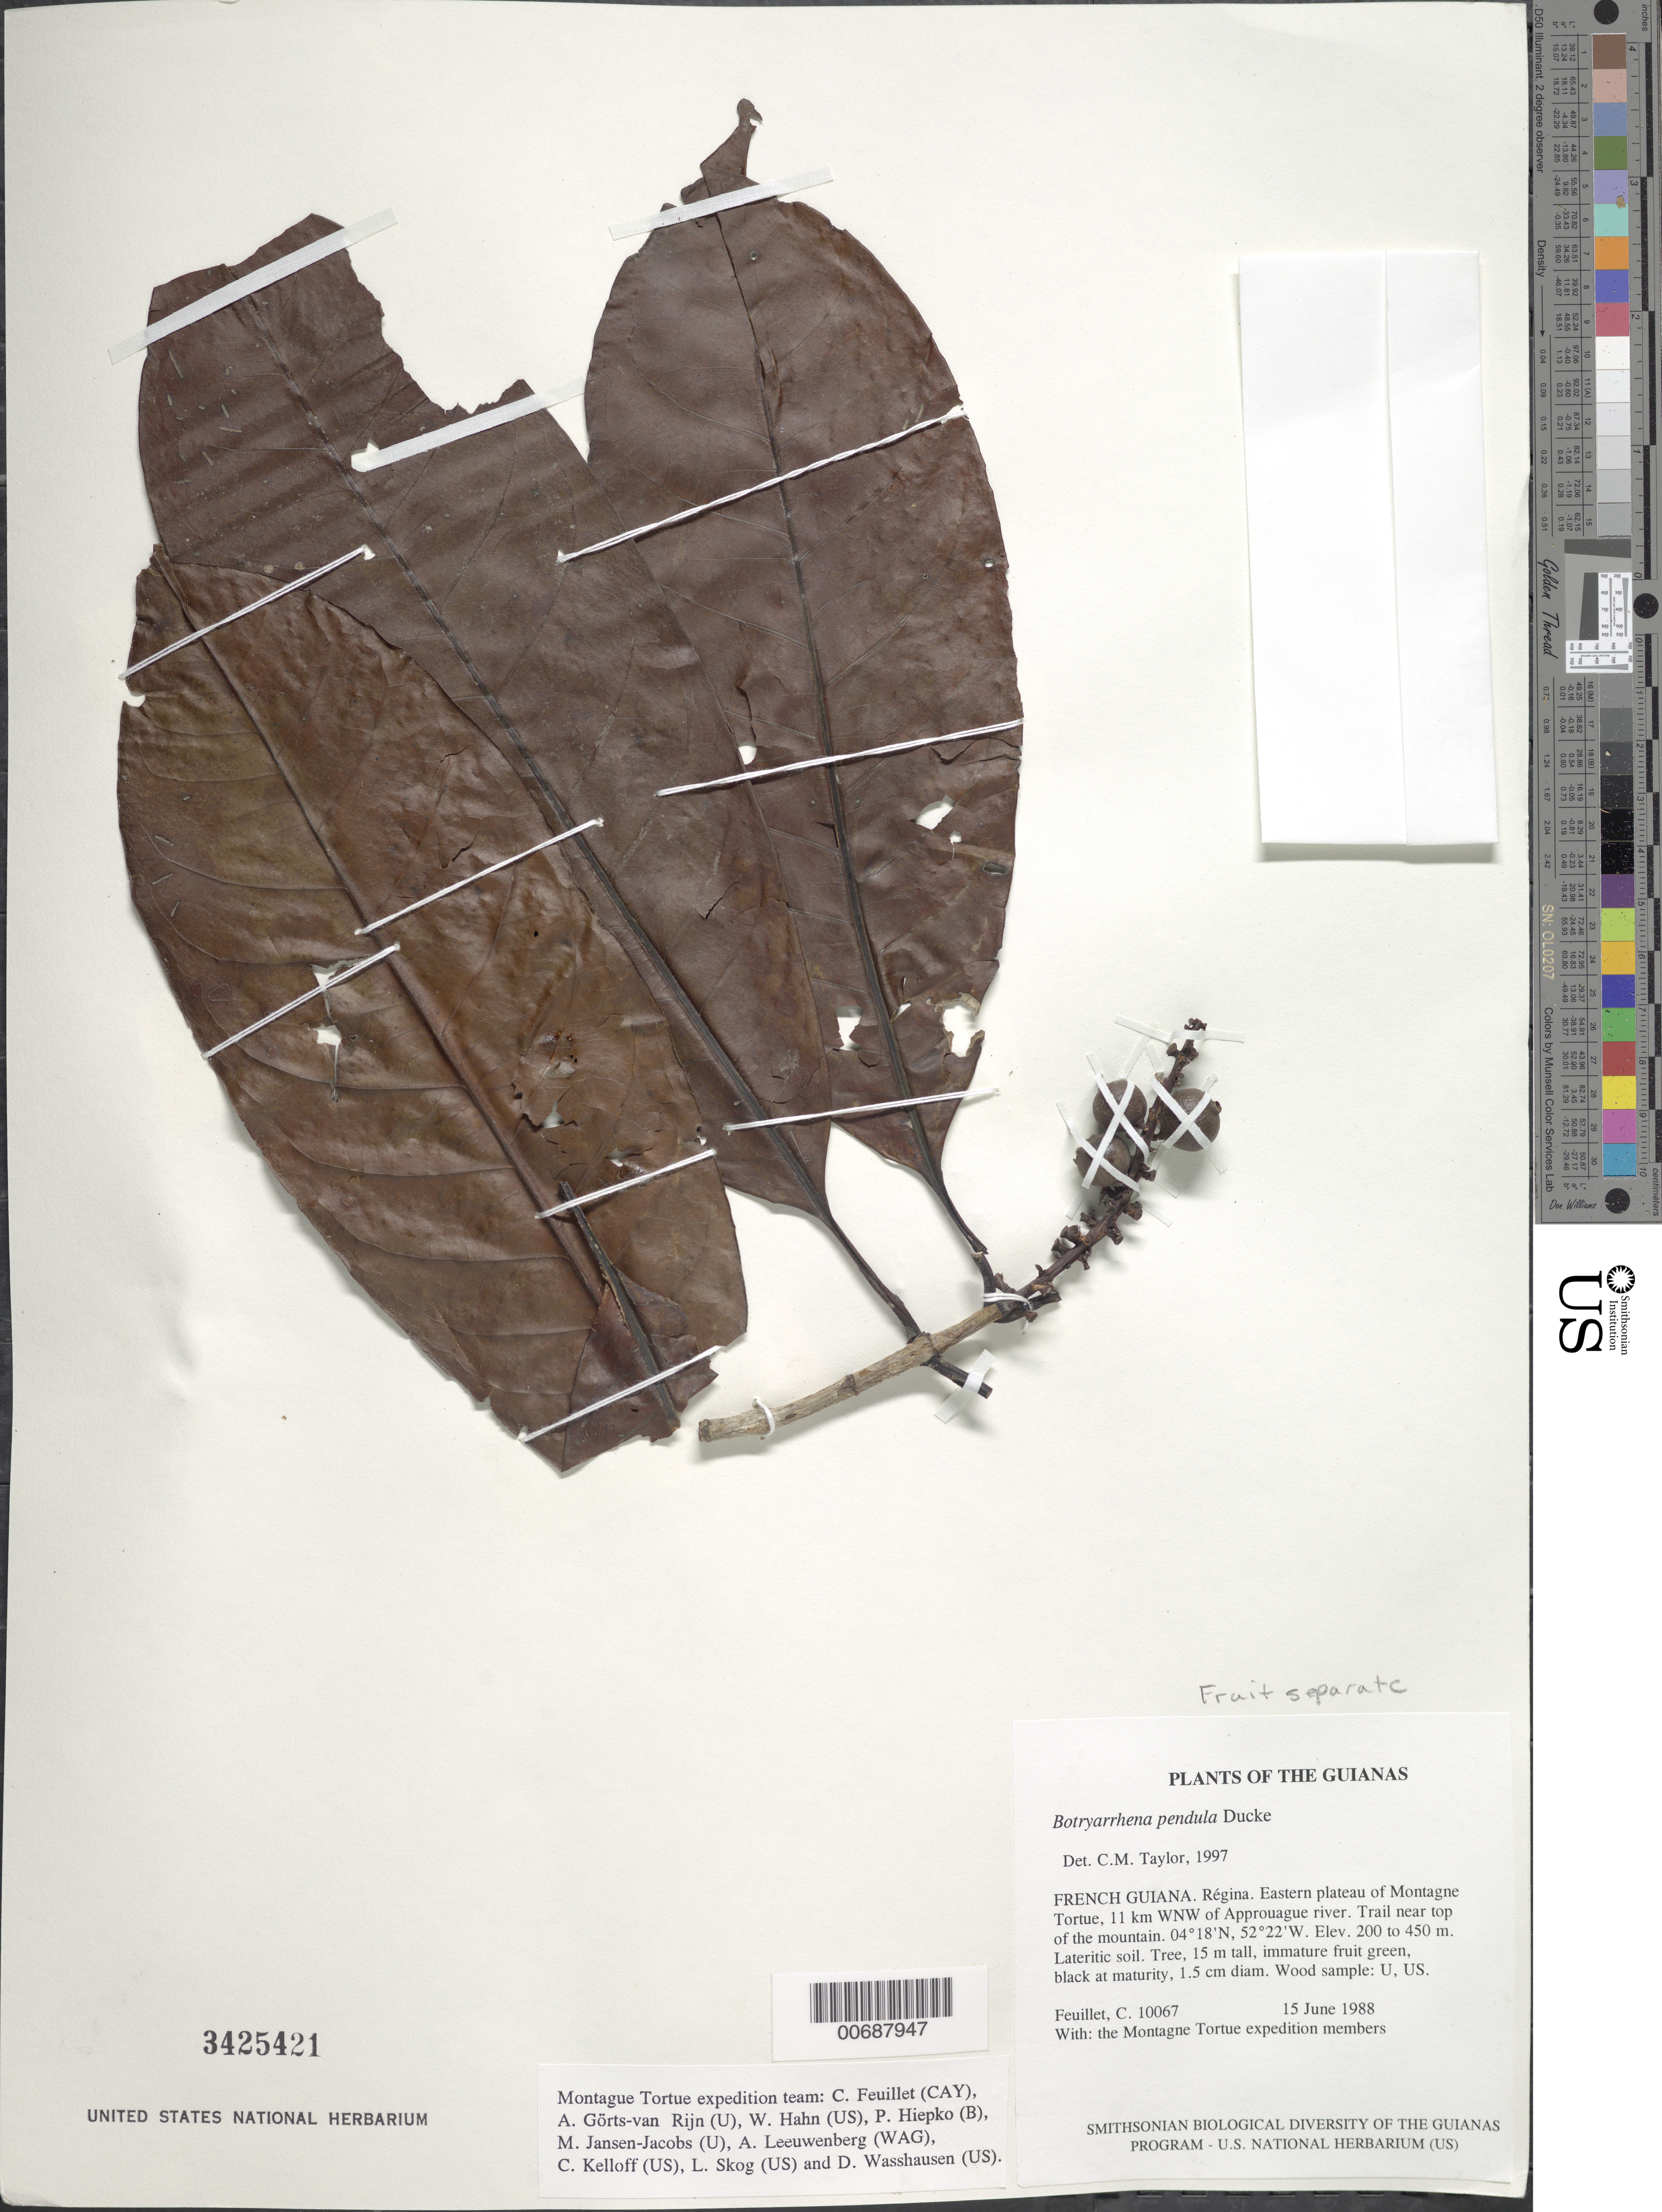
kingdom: Plantae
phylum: Tracheophyta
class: Magnoliopsida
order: Gentianales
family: Rubiaceae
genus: Botryarrhena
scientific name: Botryarrhena pendula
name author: Ducke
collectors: C. Feuillet & Montagne Torte Exped. members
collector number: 10067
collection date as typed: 15 June 1988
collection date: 1988-06-15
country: French Guiana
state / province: Cayenne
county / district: Regina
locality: Eastern plateau of Montagne Tortue, 11 km WNW of Approuague river. Trail near top of the mountain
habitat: Lateritic soil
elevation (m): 200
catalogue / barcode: US 3425421